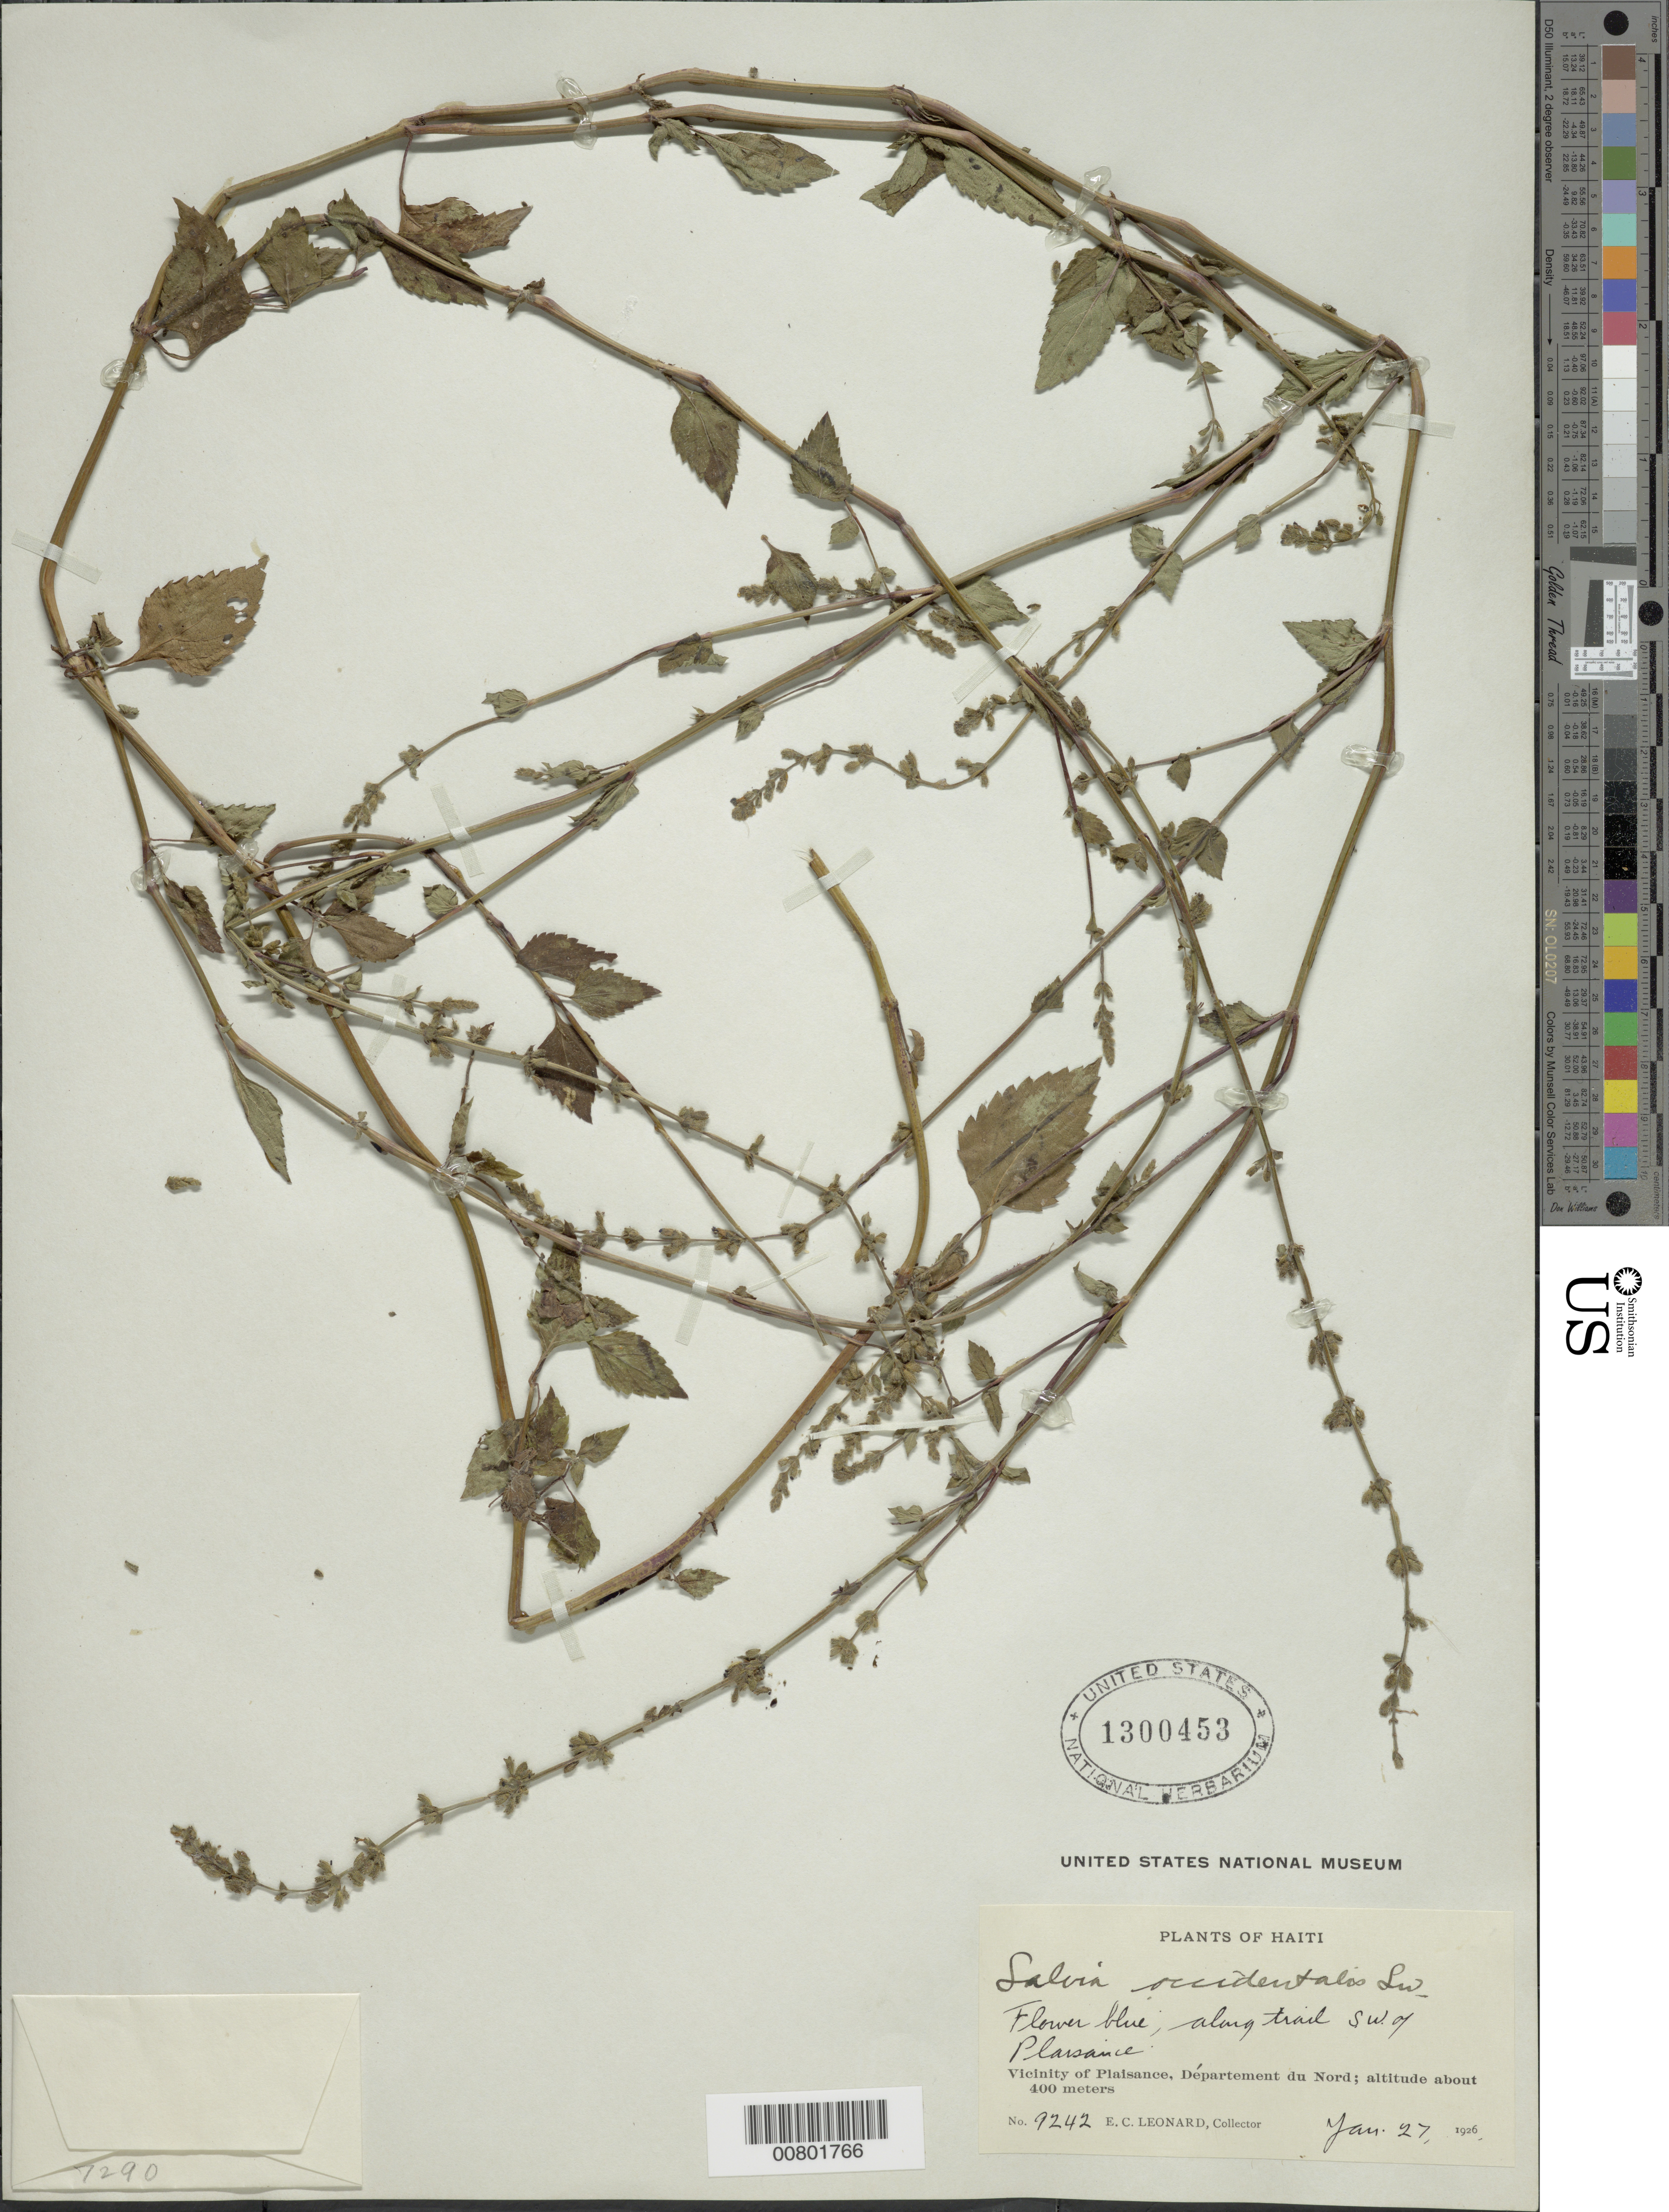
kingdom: Plantae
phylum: Tracheophyta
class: Magnoliopsida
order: Lamiales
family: Lamiaceae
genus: Salvia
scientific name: Salvia occidentalis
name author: Sw.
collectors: E. C. Leonard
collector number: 9242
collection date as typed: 27 Jan 1926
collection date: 1926-01-27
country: Haiti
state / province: Nord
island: Hispaniola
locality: Vicinity of Plaisance, SW of city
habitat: Along trail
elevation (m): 400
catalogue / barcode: US 1300453